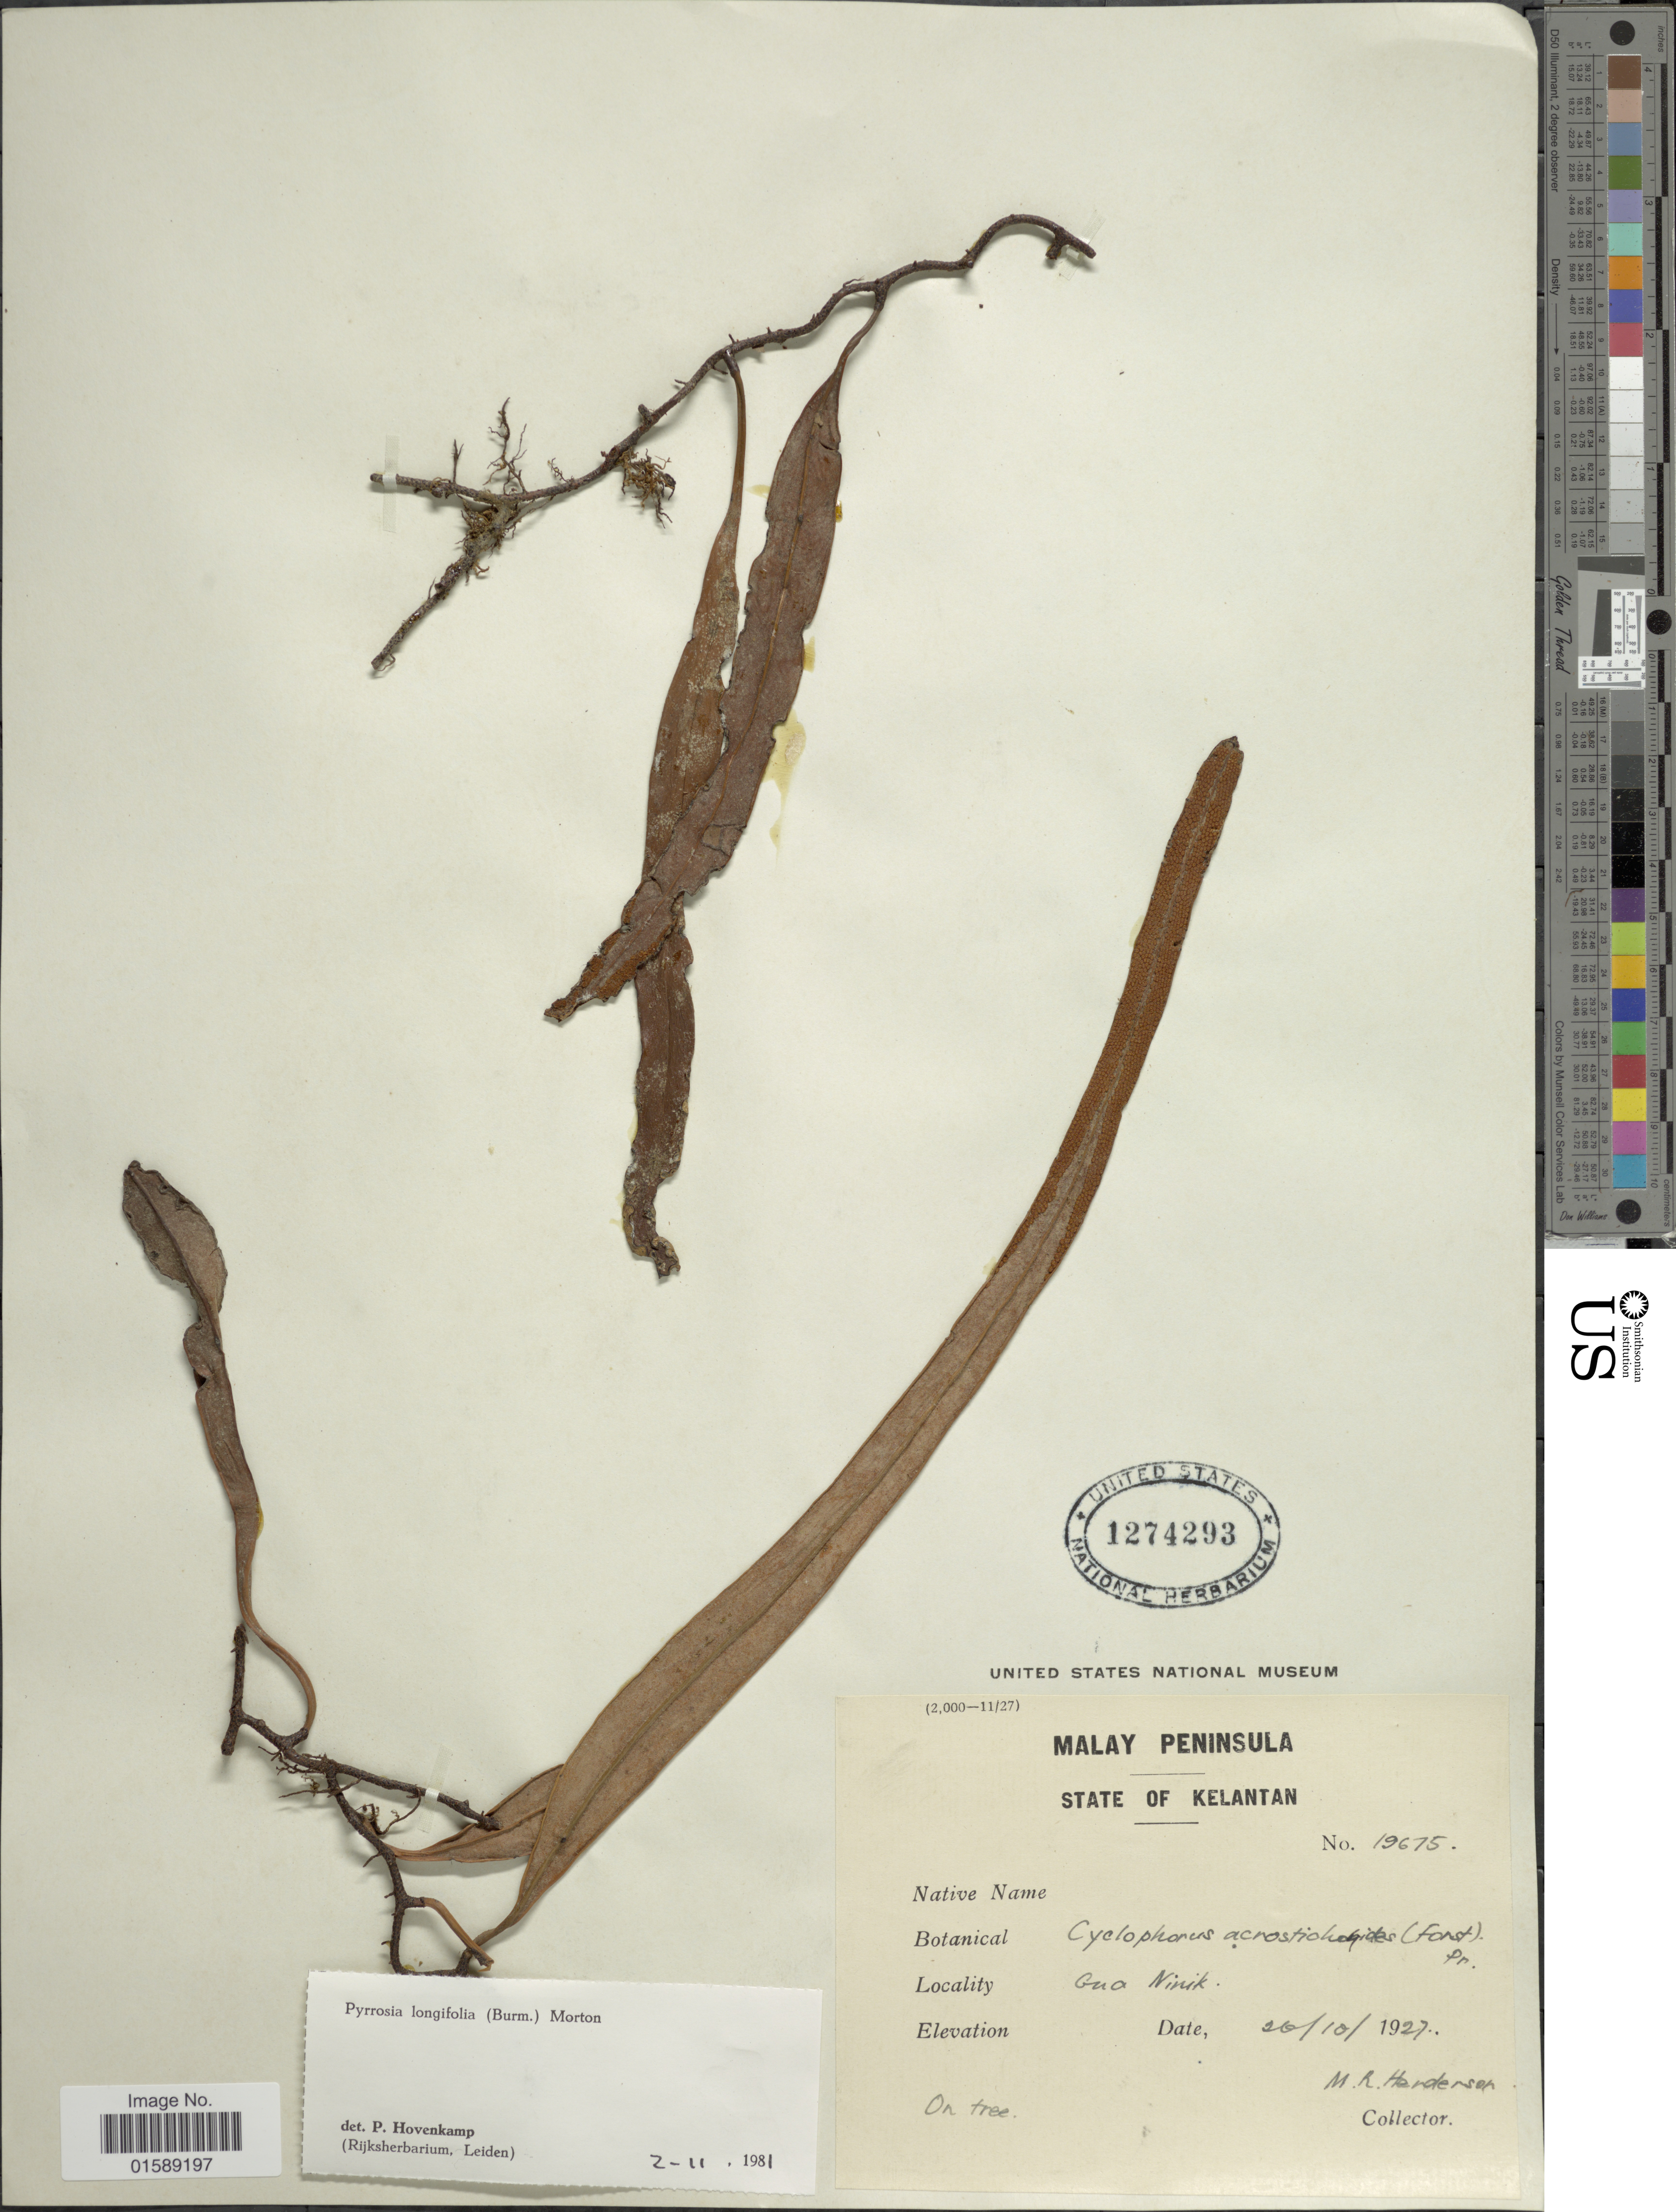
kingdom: Plantae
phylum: Tracheophyta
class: Polypodiopsida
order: Polypodiales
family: Polypodiaceae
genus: Pyrrosia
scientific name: Pyrrosia longifolia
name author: (Burm. f.) C.V. Morton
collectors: M. Henderson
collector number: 19675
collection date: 1927-10-26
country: Malaysia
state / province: Kelantan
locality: Malay Peninsula. Gua Ninik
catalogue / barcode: US 1274293